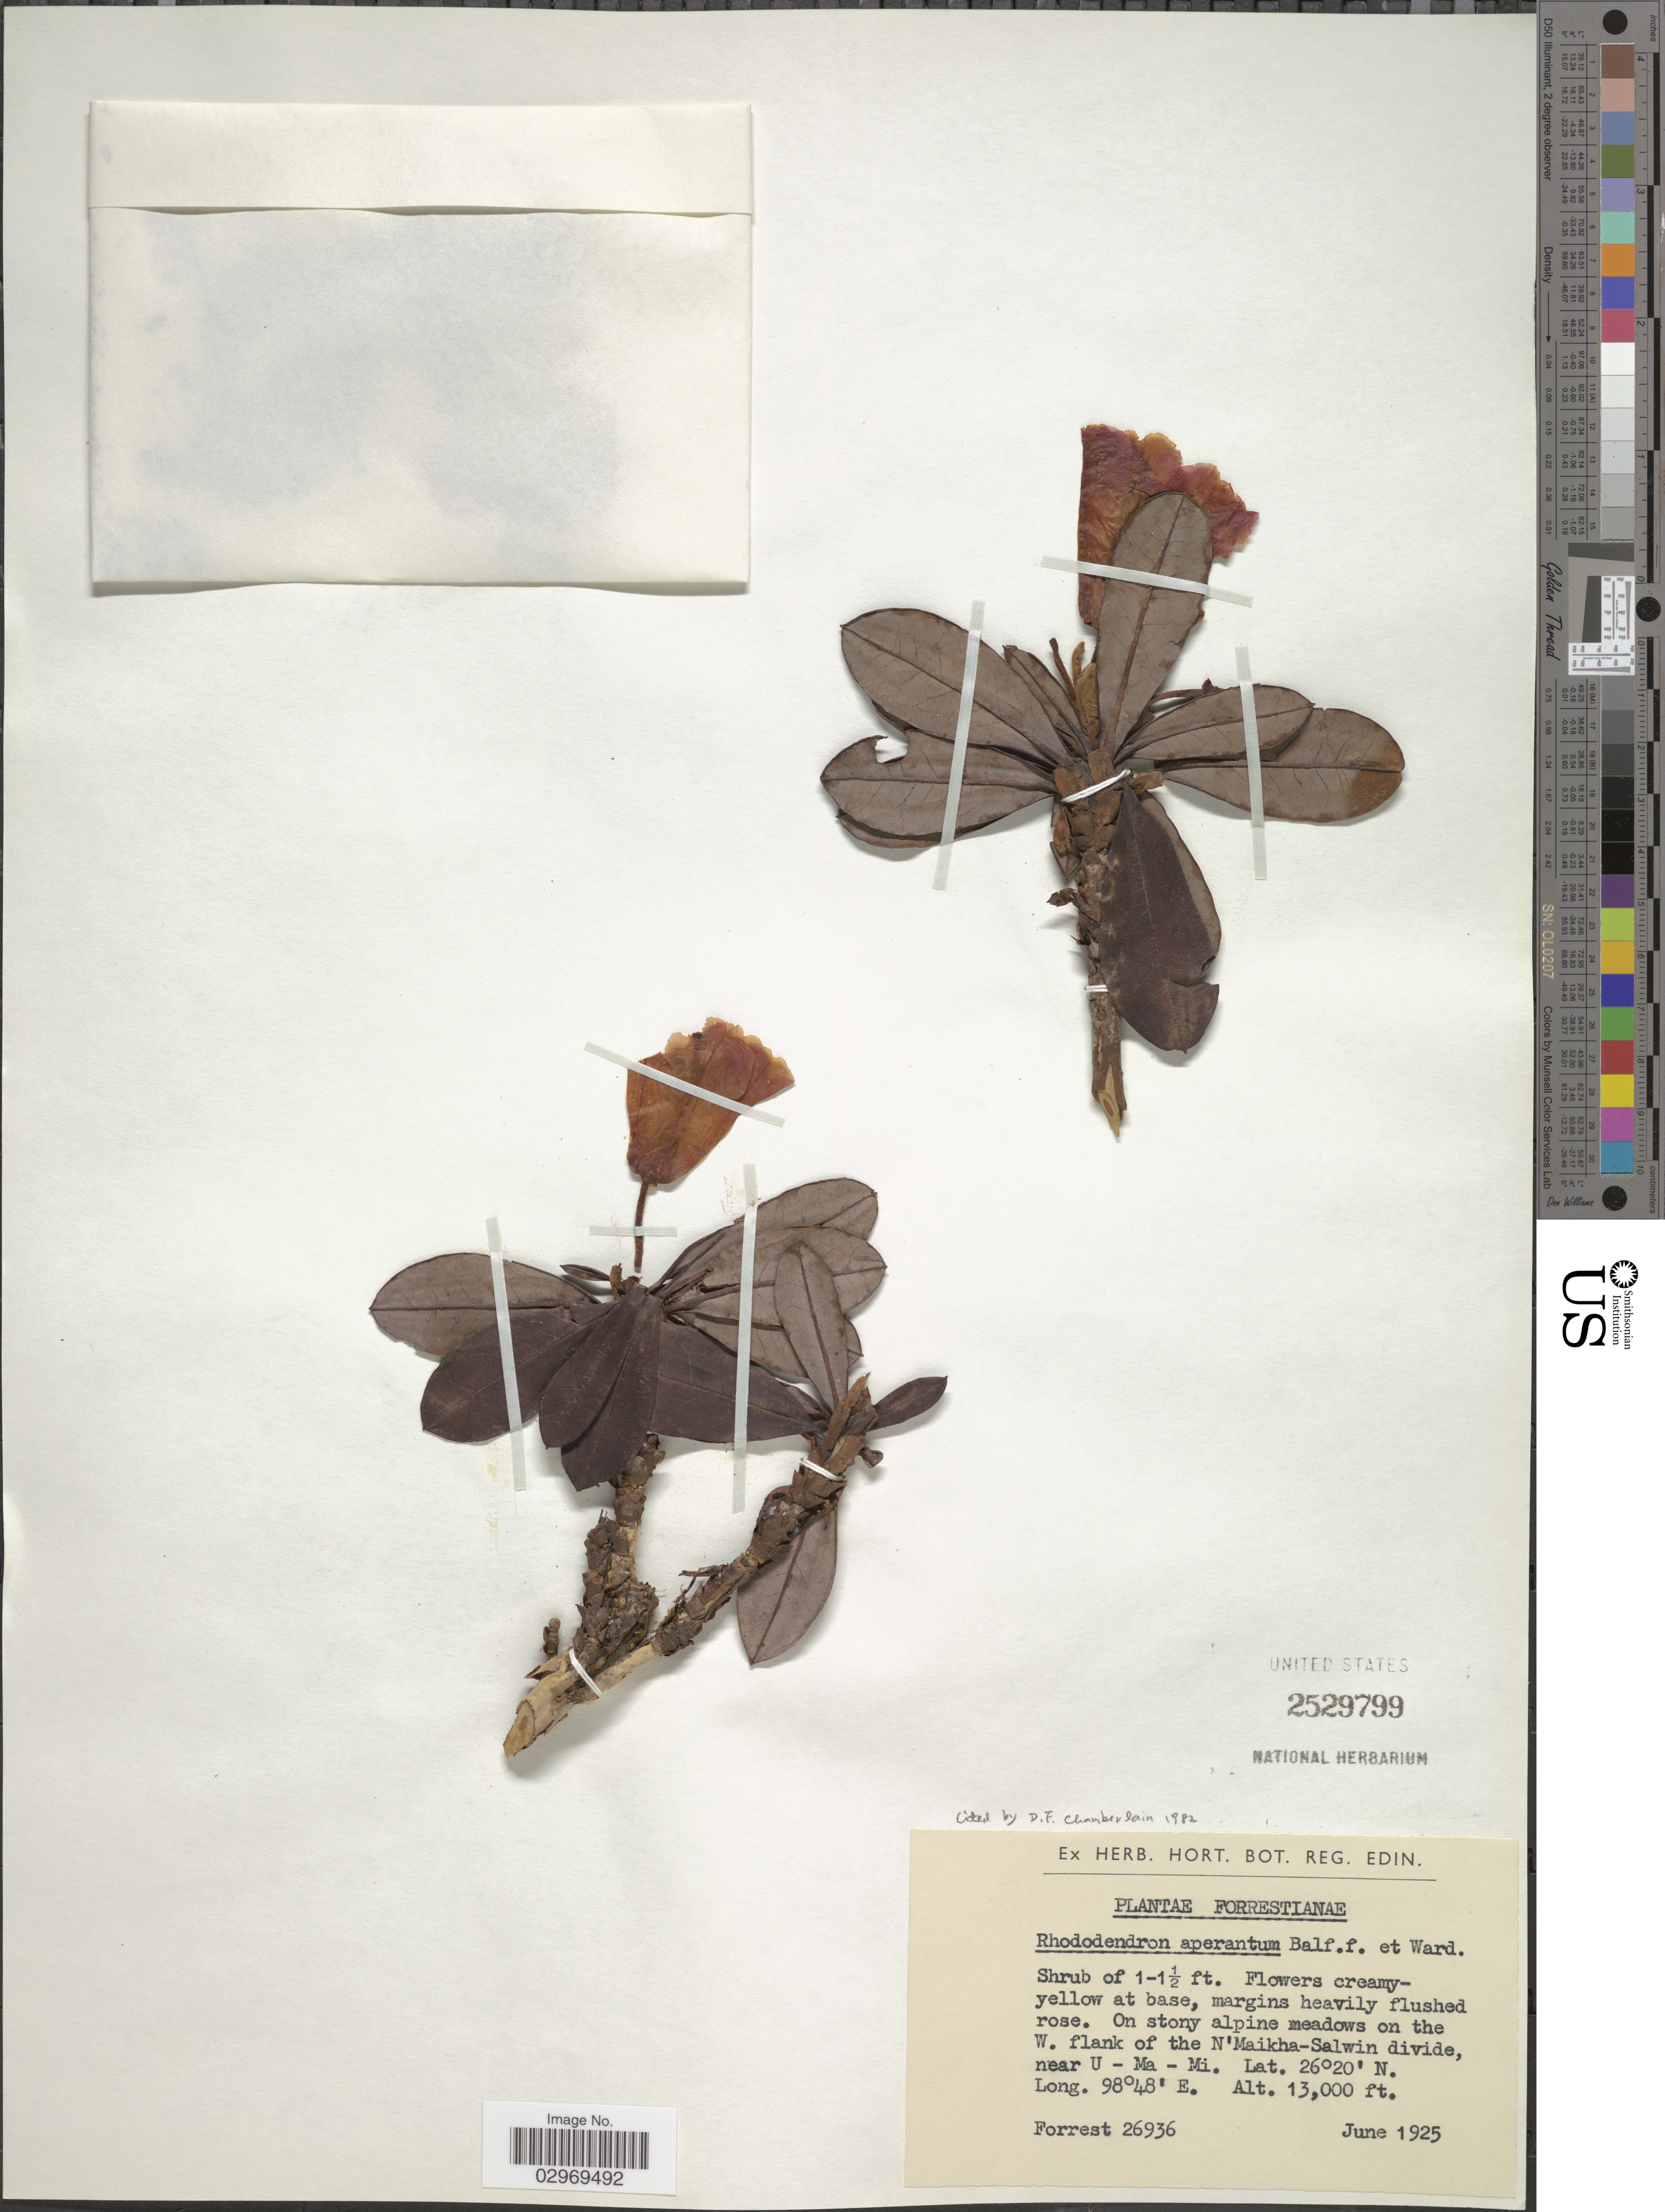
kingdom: Plantae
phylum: Tracheophyta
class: Magnoliopsida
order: Ericales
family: Ericaceae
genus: Rhododendron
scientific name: Rhododendron aperantum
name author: Balf. f. & Ward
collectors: -. Forrest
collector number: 26936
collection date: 1925-06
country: Myanmar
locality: On stony alpine meadows on the W. flank of the N'Maikha-Salwin divide, near U-Ma-Mi.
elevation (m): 3962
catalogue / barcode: US 2529799